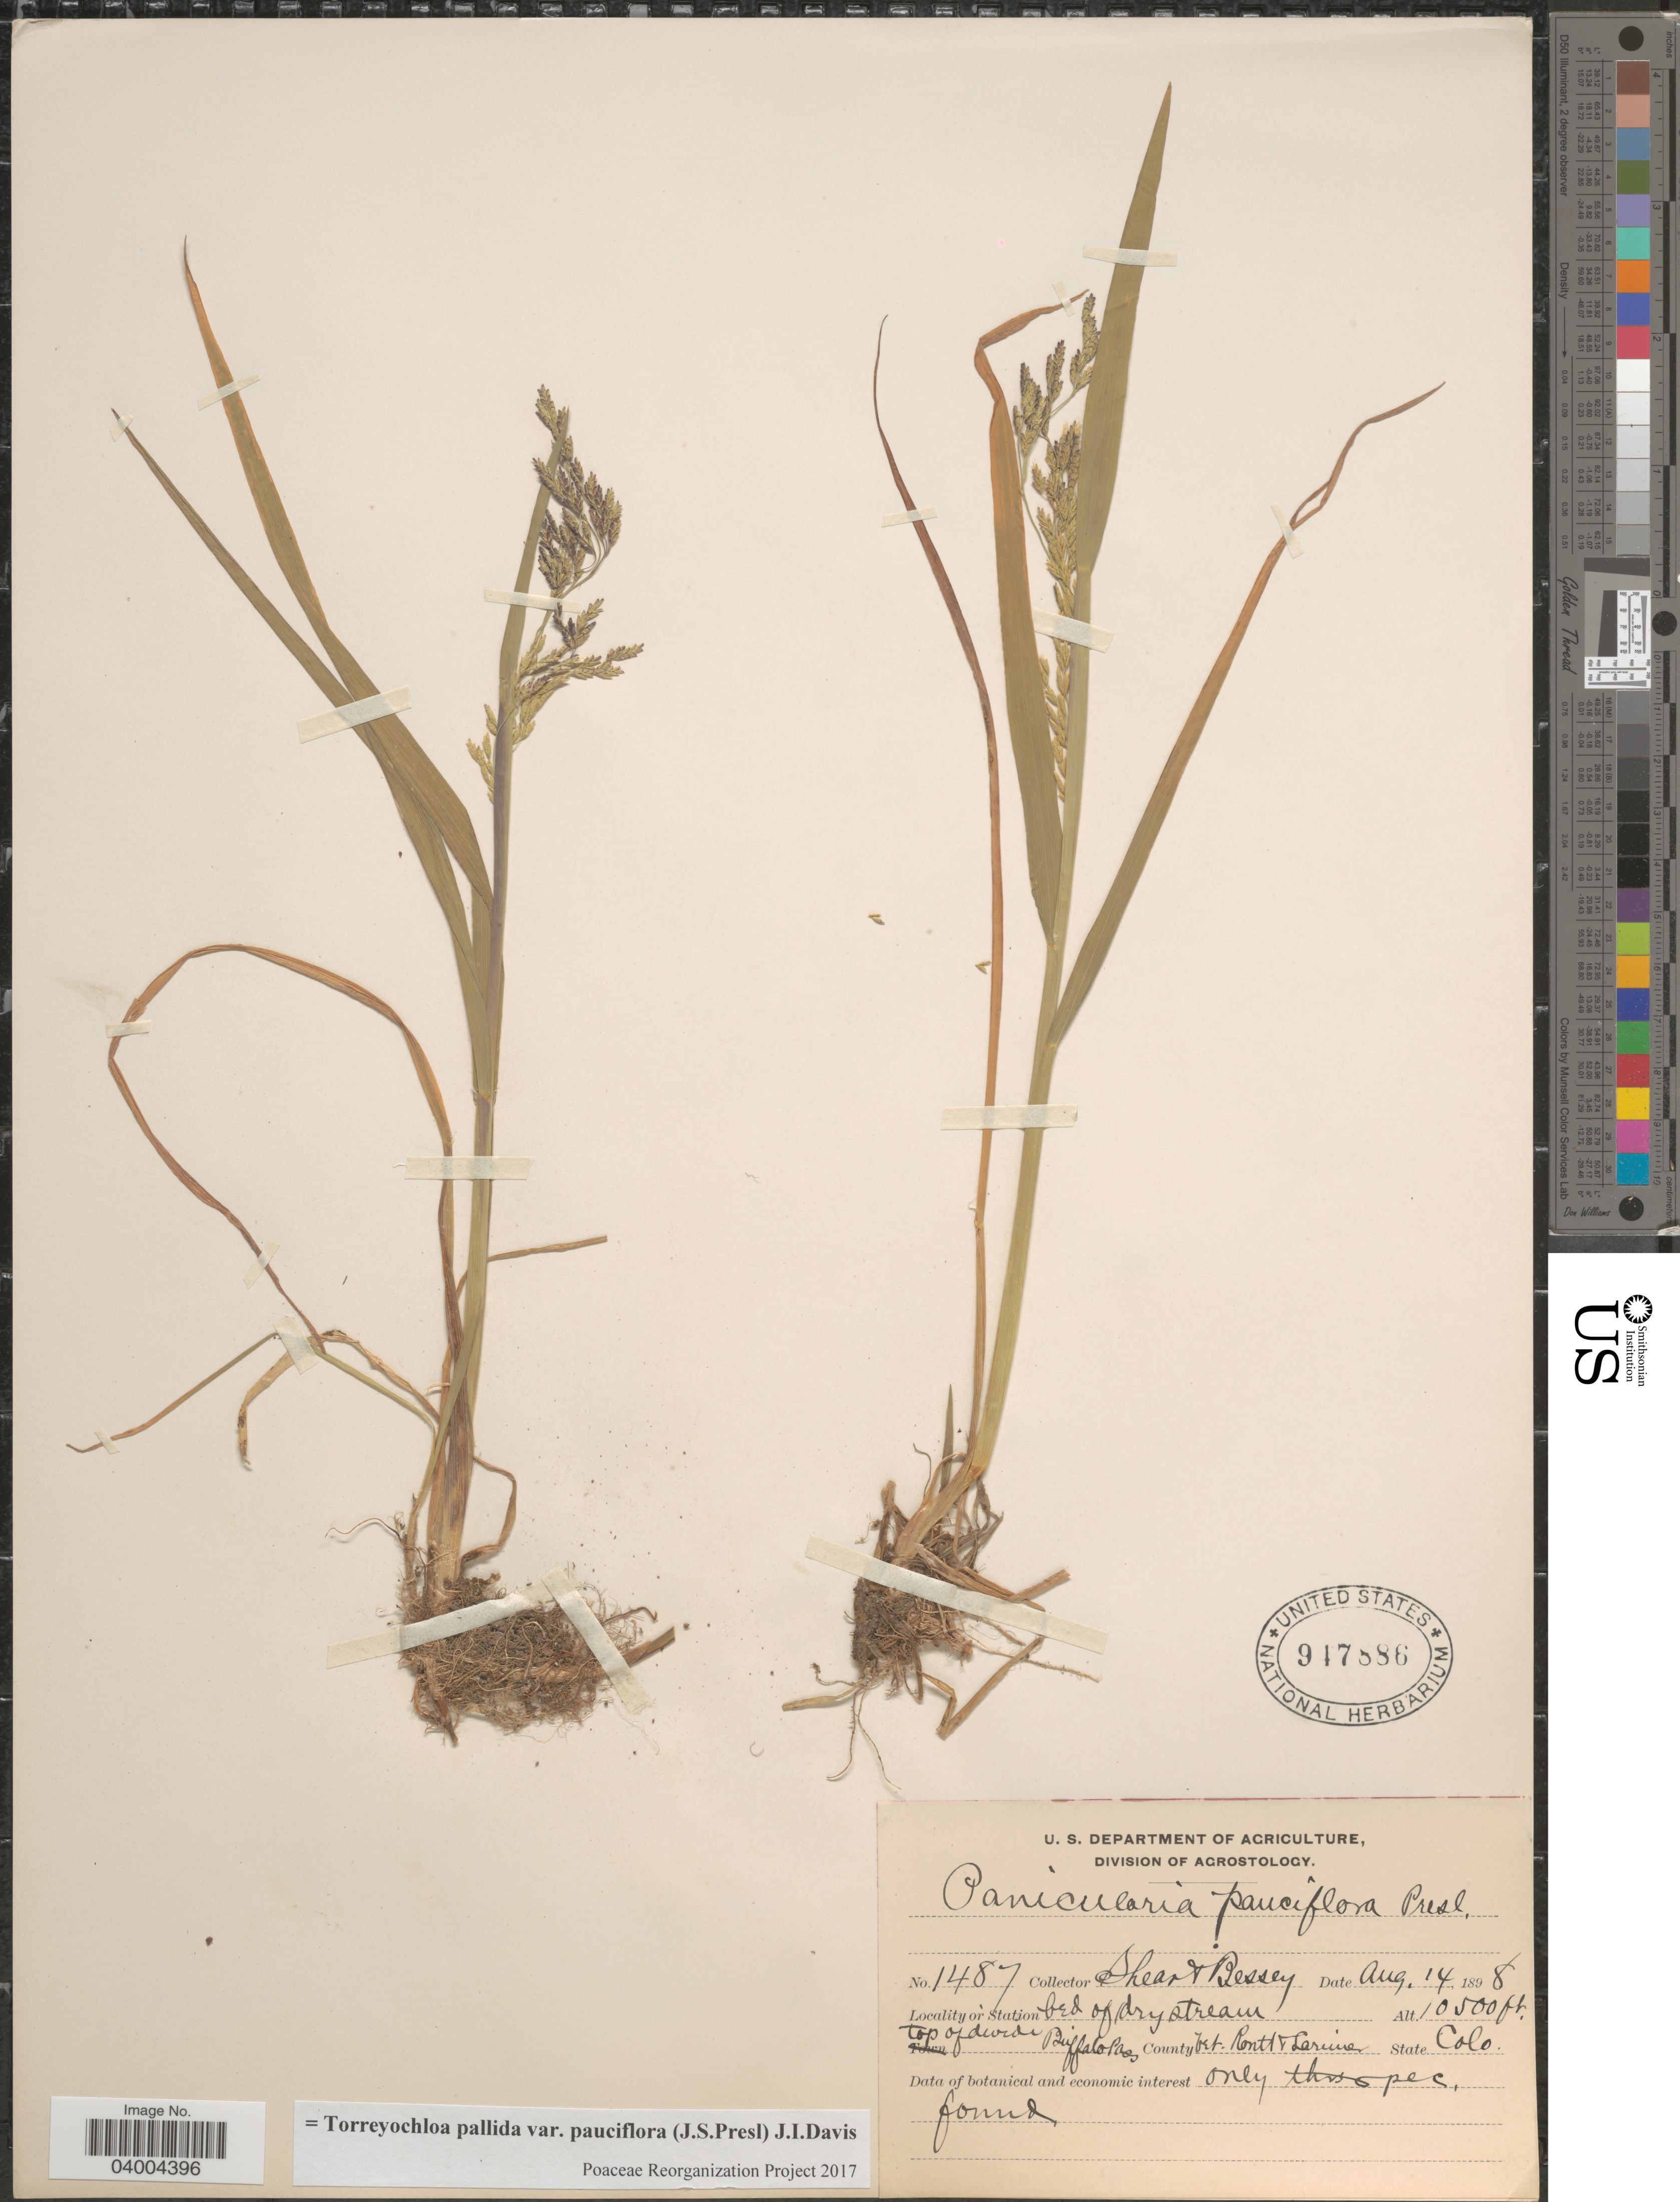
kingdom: Plantae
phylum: Tracheophyta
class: Liliopsida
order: Poales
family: Poaceae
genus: Torreyochloa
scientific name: Torreyochloa pallida var. pauciflora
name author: (J. Presl) J.I. Davis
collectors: -- Shear & -. Bessey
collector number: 1487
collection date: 1898-08-14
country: United States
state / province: Colorado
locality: Bed of dry stream top of divide Buffalo Pass. bet. Routt & Larimer.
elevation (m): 3200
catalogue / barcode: US 917886